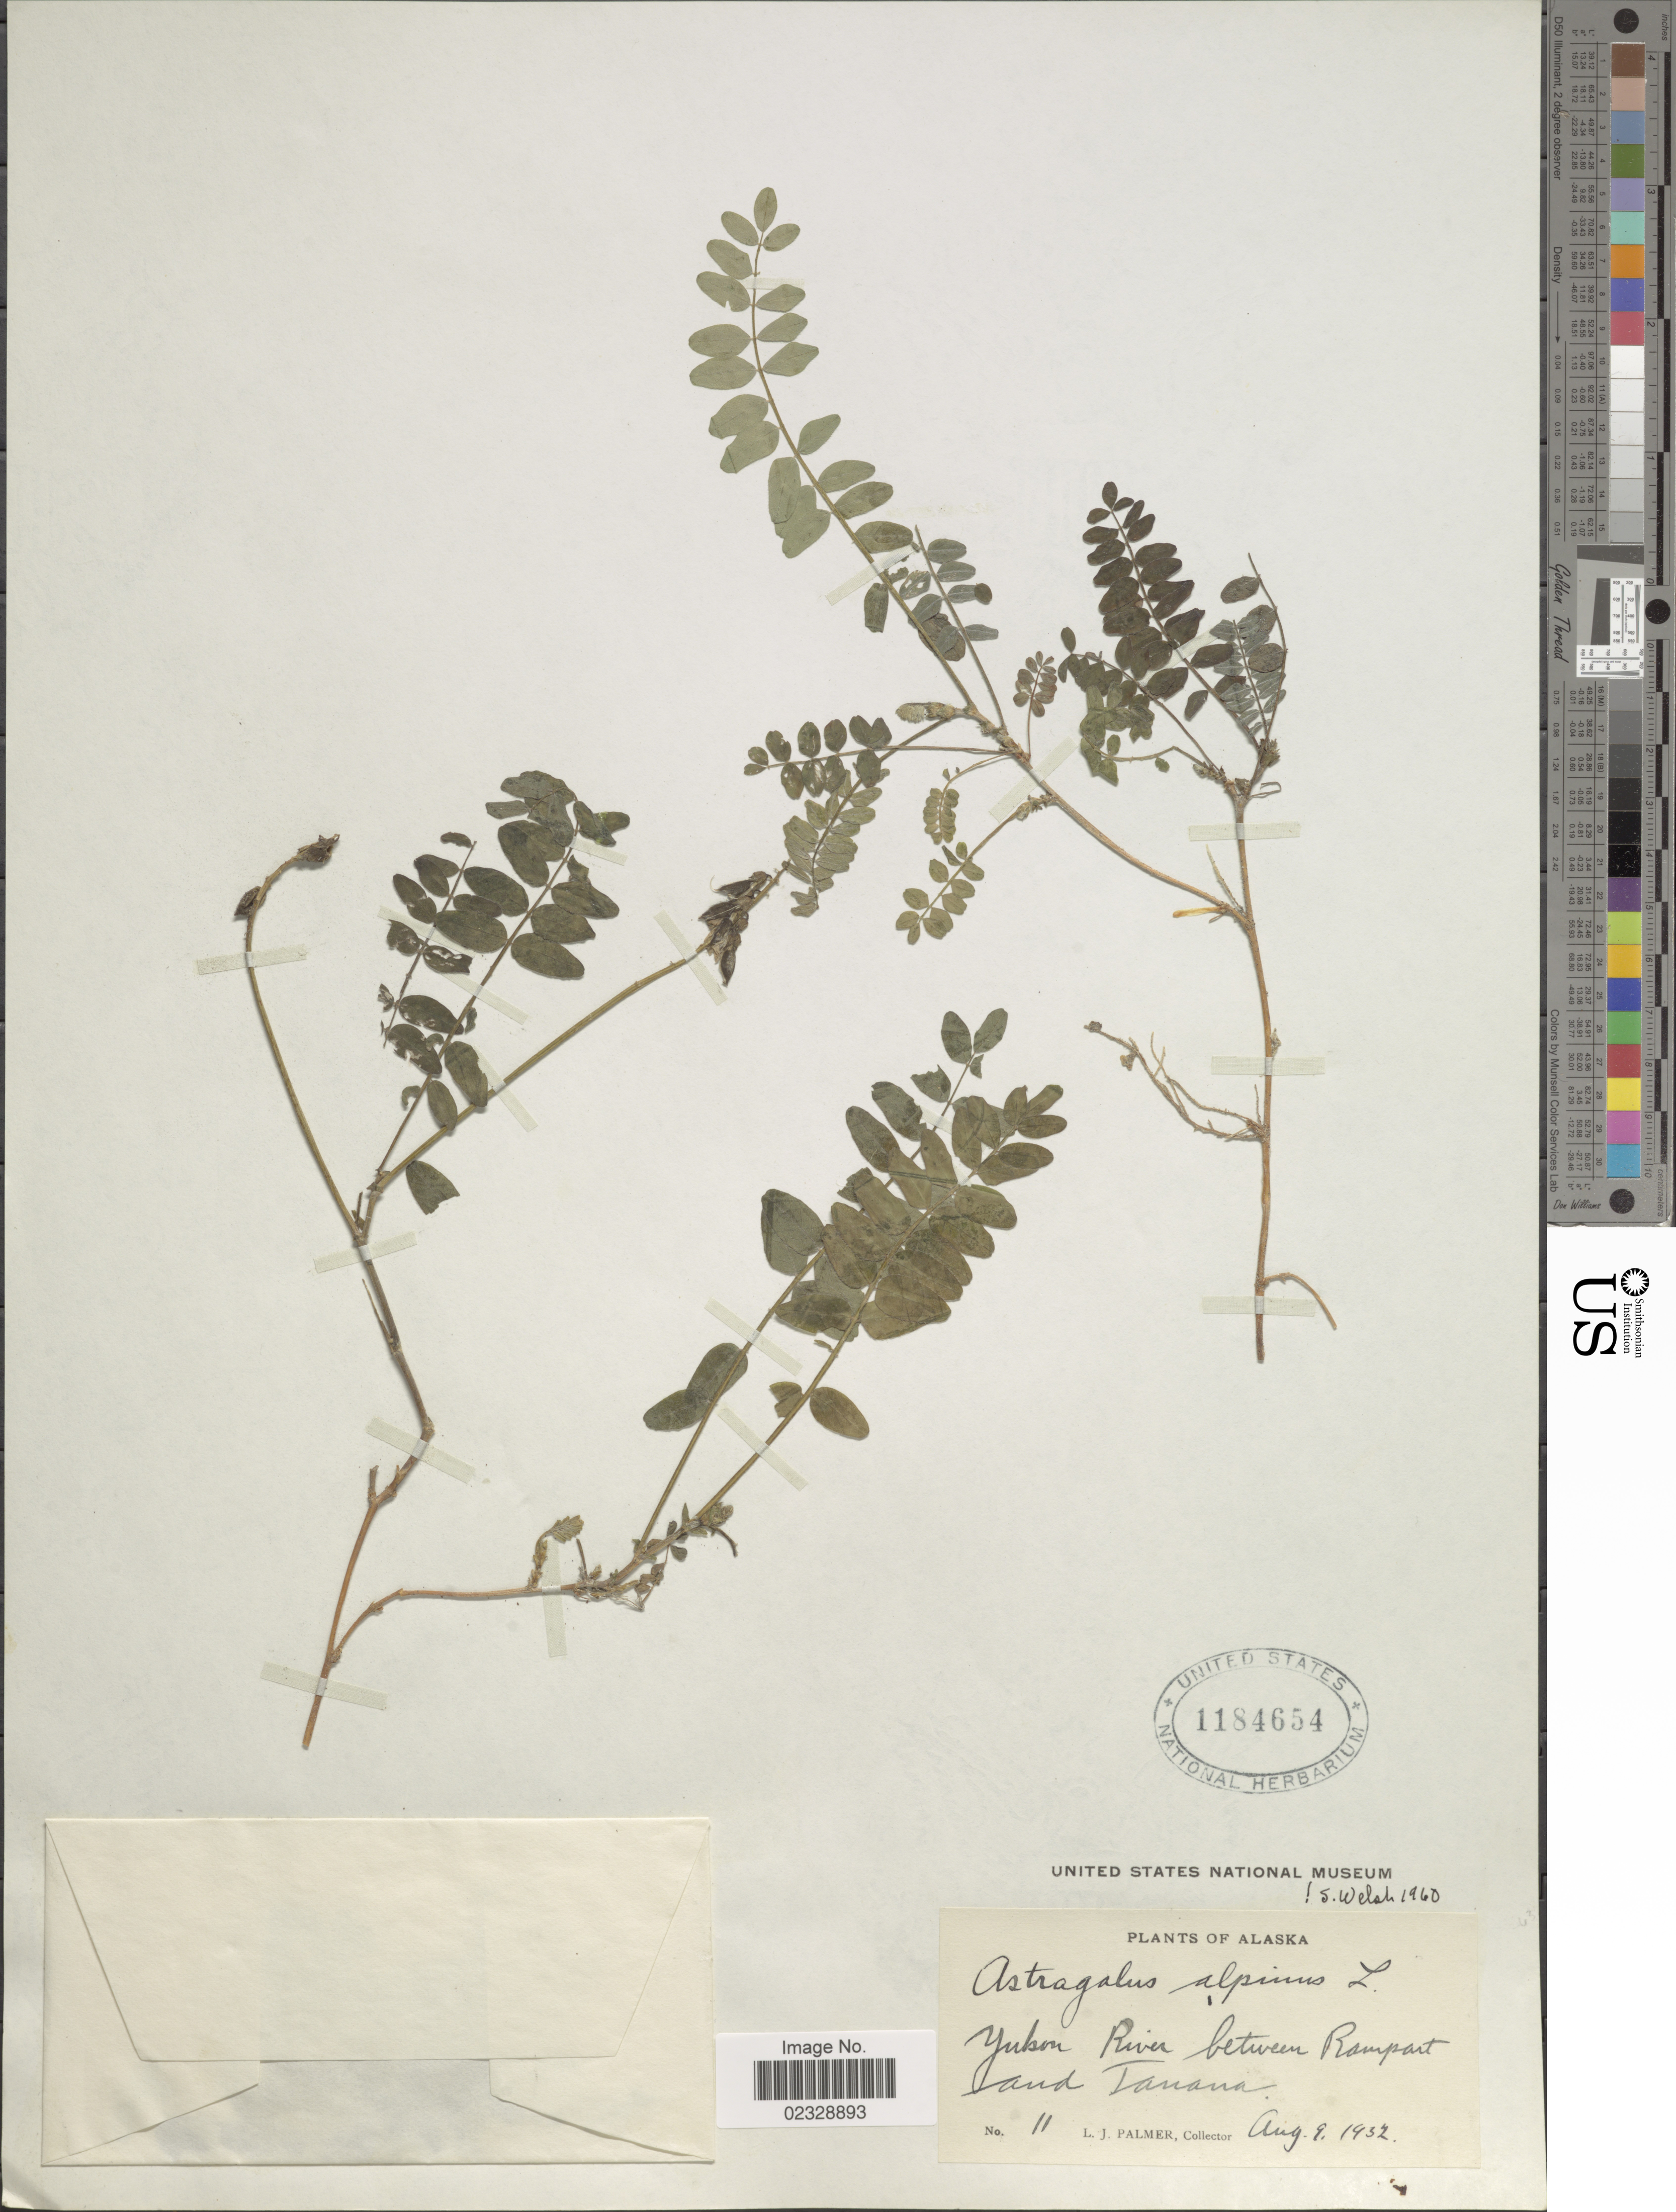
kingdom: Plantae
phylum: Tracheophyta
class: Magnoliopsida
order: Fabales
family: Fabaceae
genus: Astragalus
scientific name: Astragalus alpinus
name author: L.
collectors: L. J. Palmer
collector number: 11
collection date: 1932-08-09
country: United States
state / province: Alaska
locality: Yukson River between Rampart and Tanana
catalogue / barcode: US 1184654